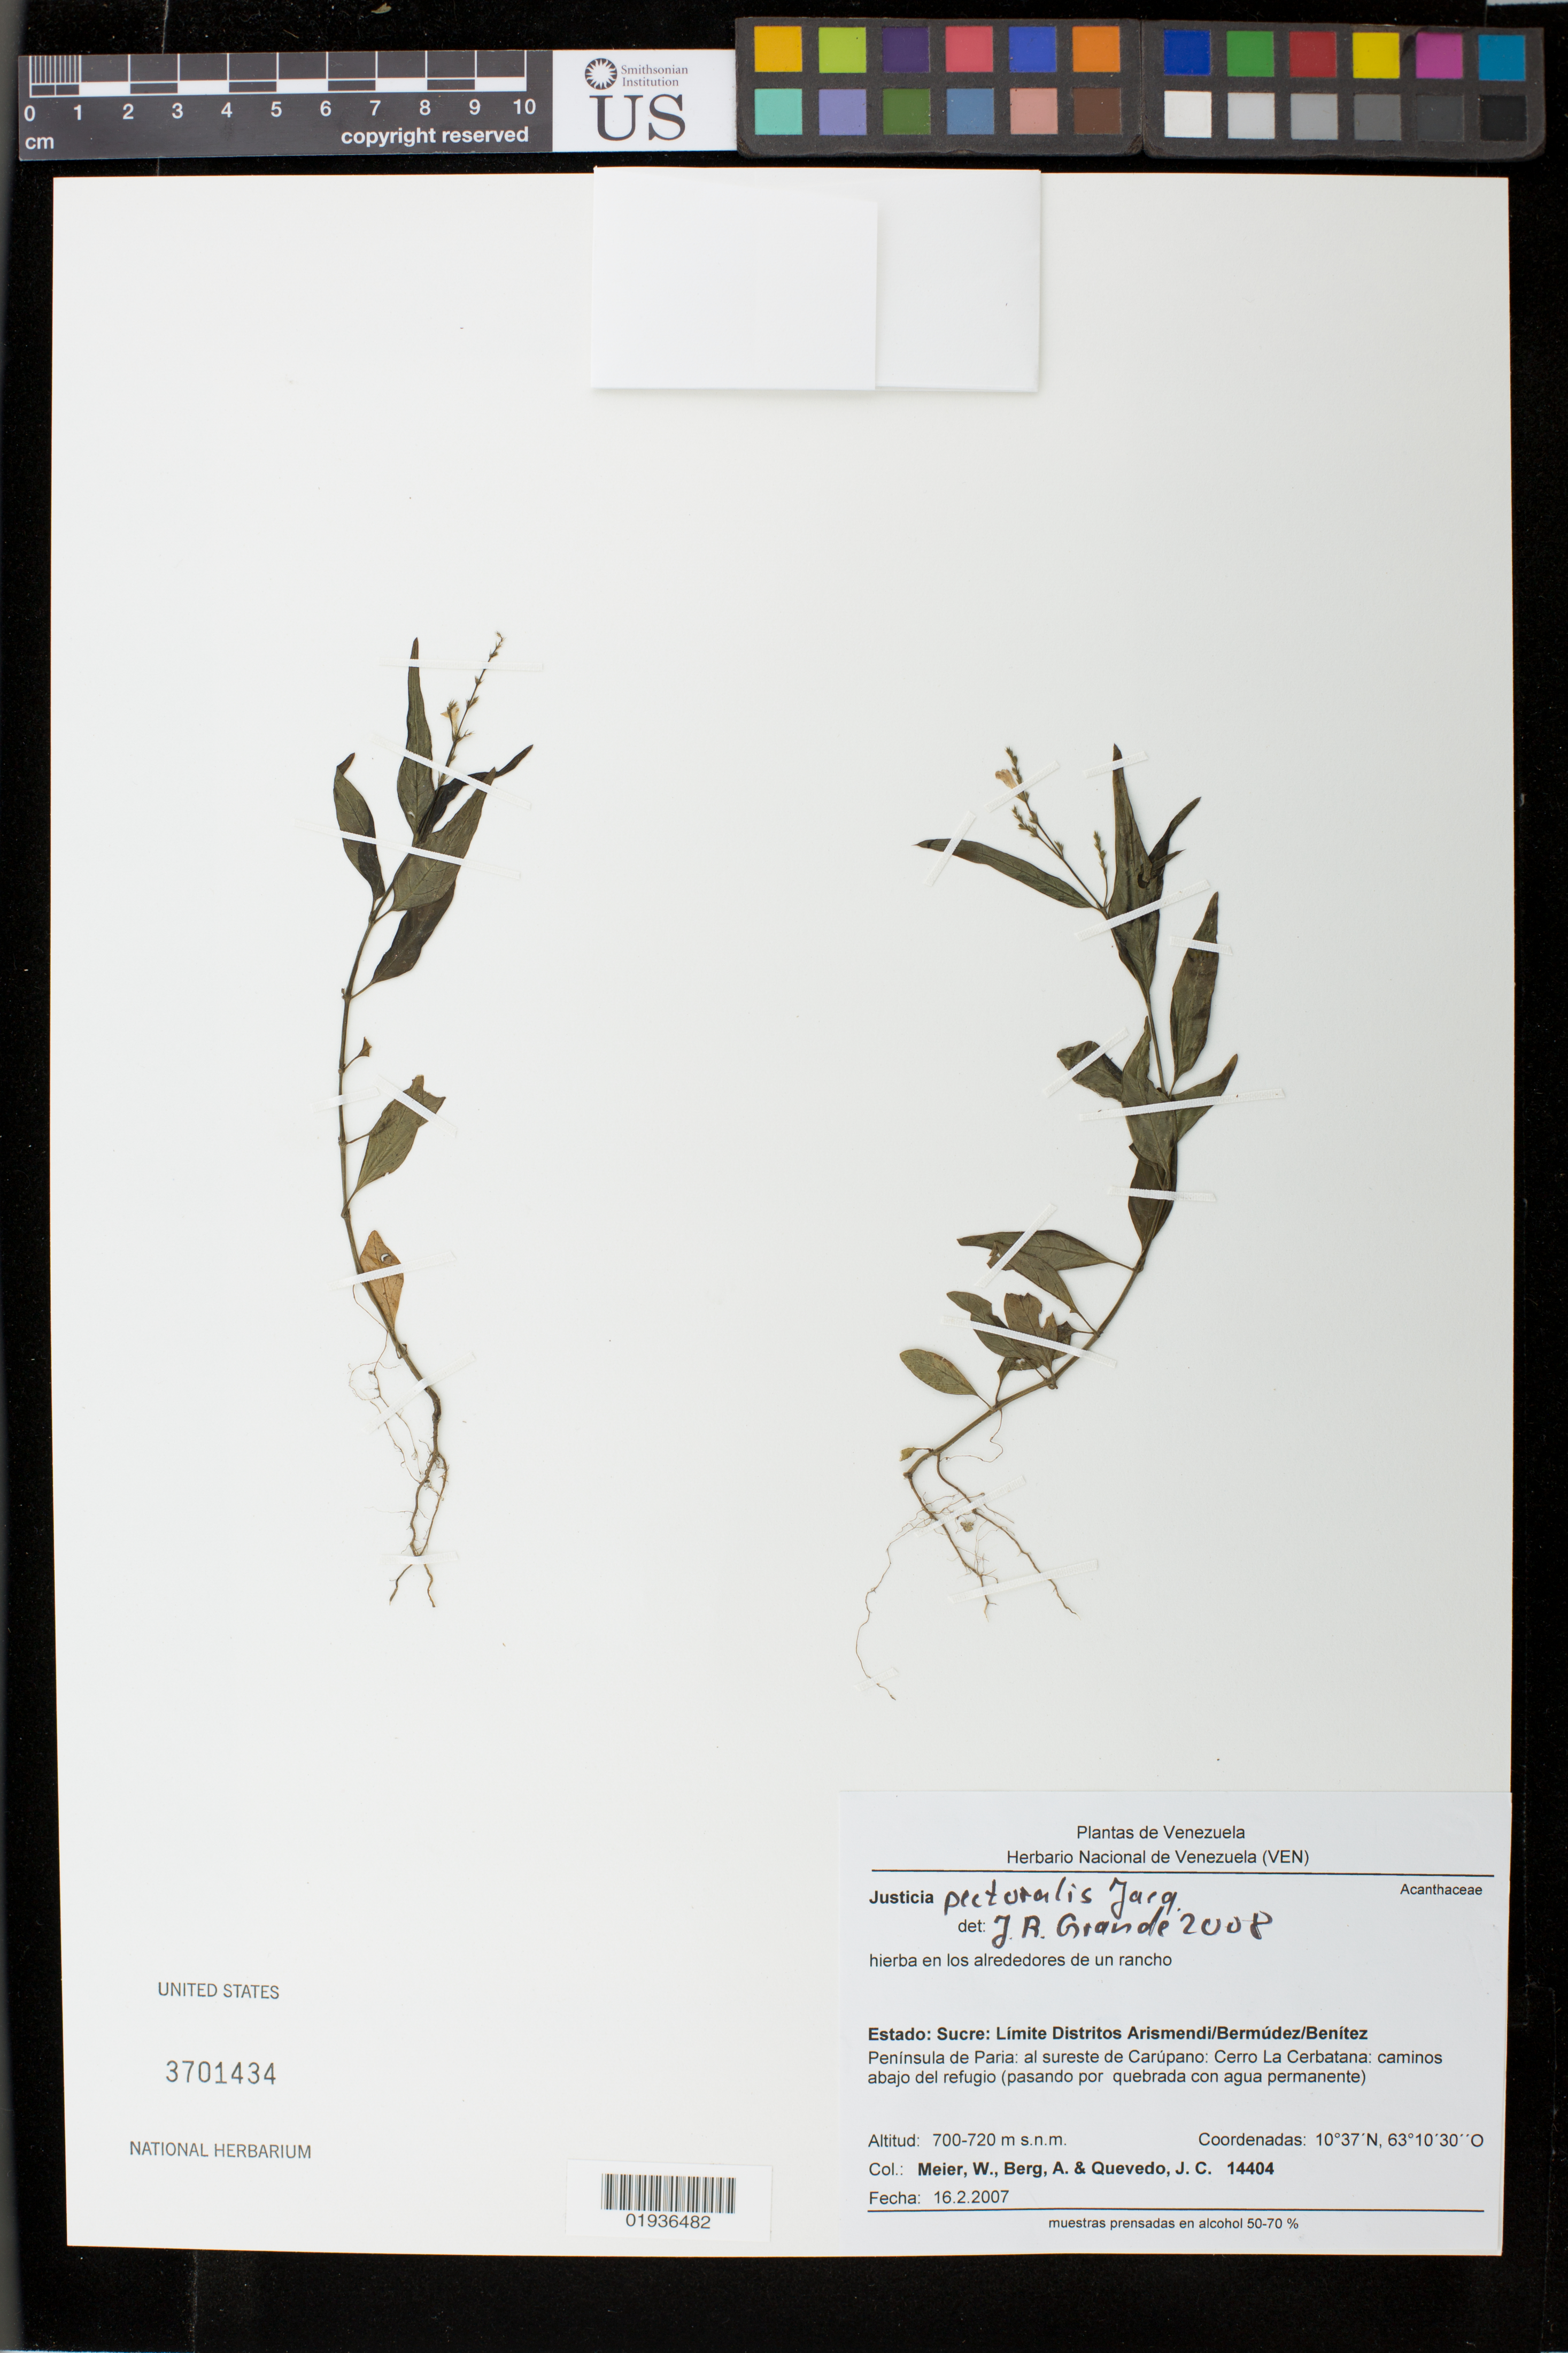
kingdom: Plantae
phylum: Tracheophyta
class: Magnoliopsida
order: Lamiales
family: Acanthaceae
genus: Justicia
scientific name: Justicia pectoralis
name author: Jacq.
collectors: W. Meier, A. Berg & J. Quevedo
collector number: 14404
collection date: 2007-02-16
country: Venezuela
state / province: Sucre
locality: Limite Distritos Arismendi/Bermudez/Benítez. Peninsula de Paria: al sureste de Carupano, Cerro la Cerbatana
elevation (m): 700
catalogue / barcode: US 3701434